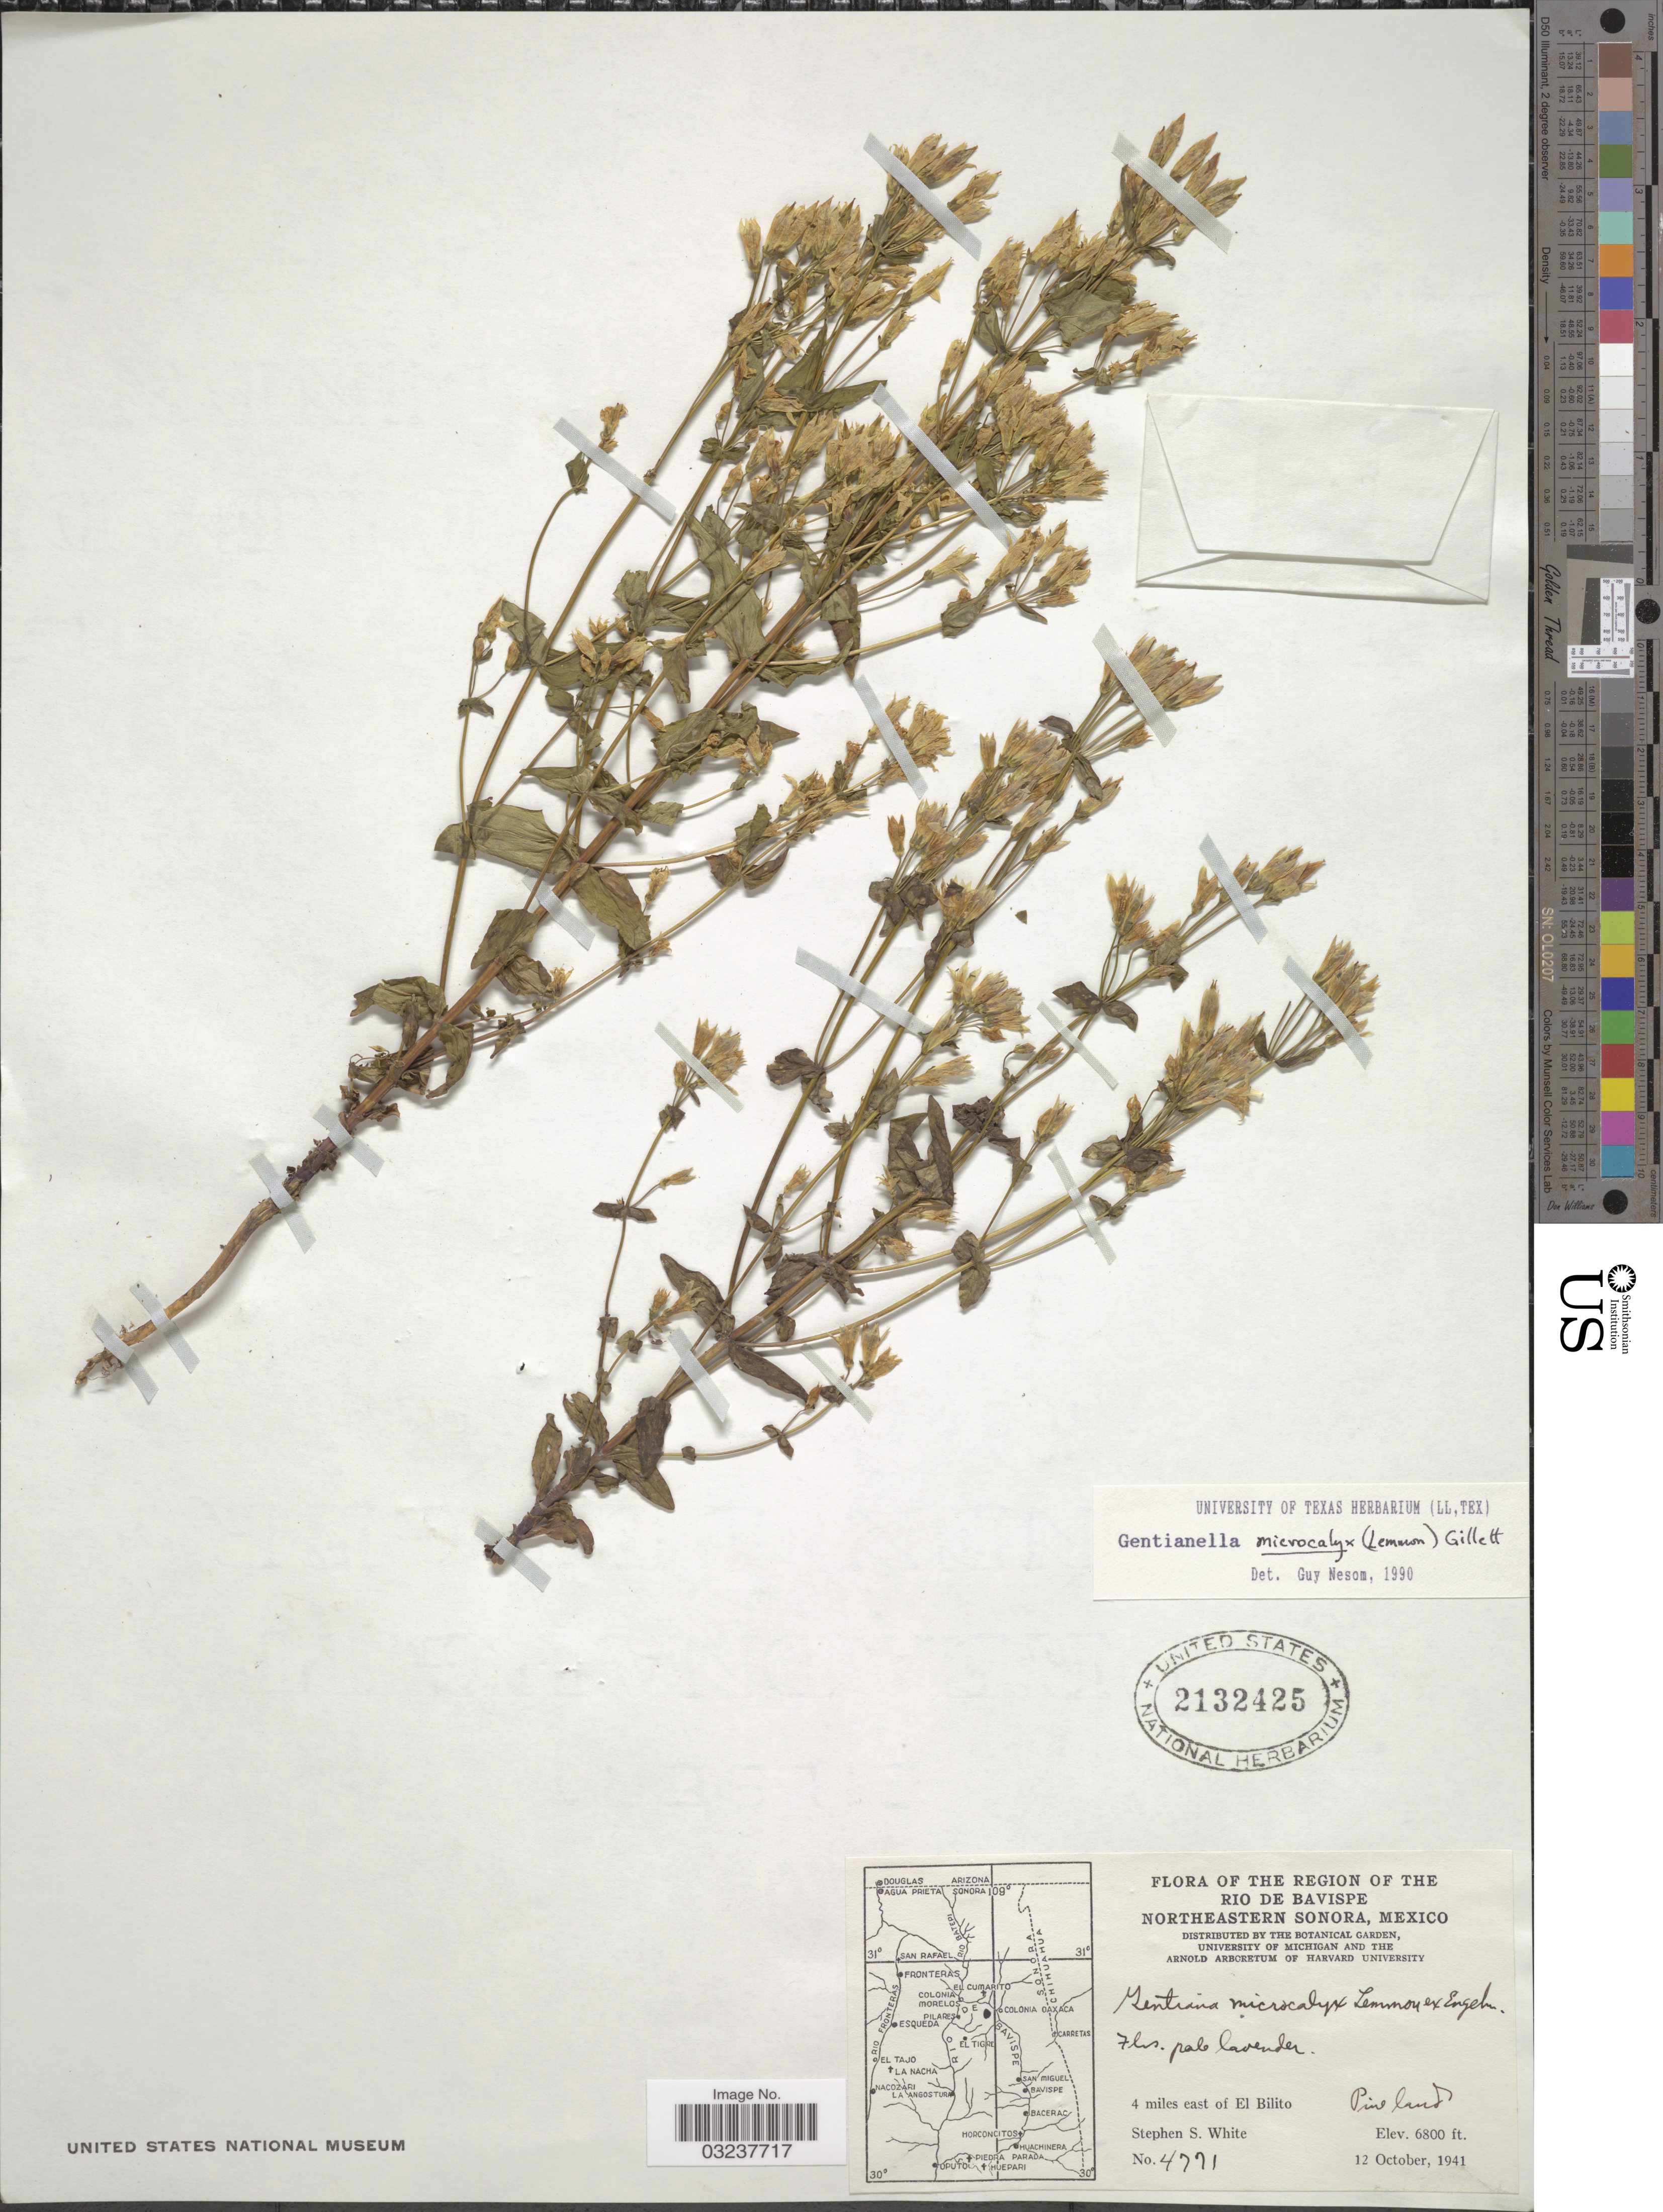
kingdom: Plantae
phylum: Tracheophyta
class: Magnoliopsida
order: Gentianales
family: Gentianaceae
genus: Gentianella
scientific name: Gentianella microcalyx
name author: (Lemmon) J.M. Gillet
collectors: S. S. White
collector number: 4771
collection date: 1941-10-12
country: Mexico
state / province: Sonora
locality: The Region of the Rio de Bavispe, Northeastern Sonora, 4 miles east of El Bilito.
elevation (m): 2073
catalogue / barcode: US 2132425